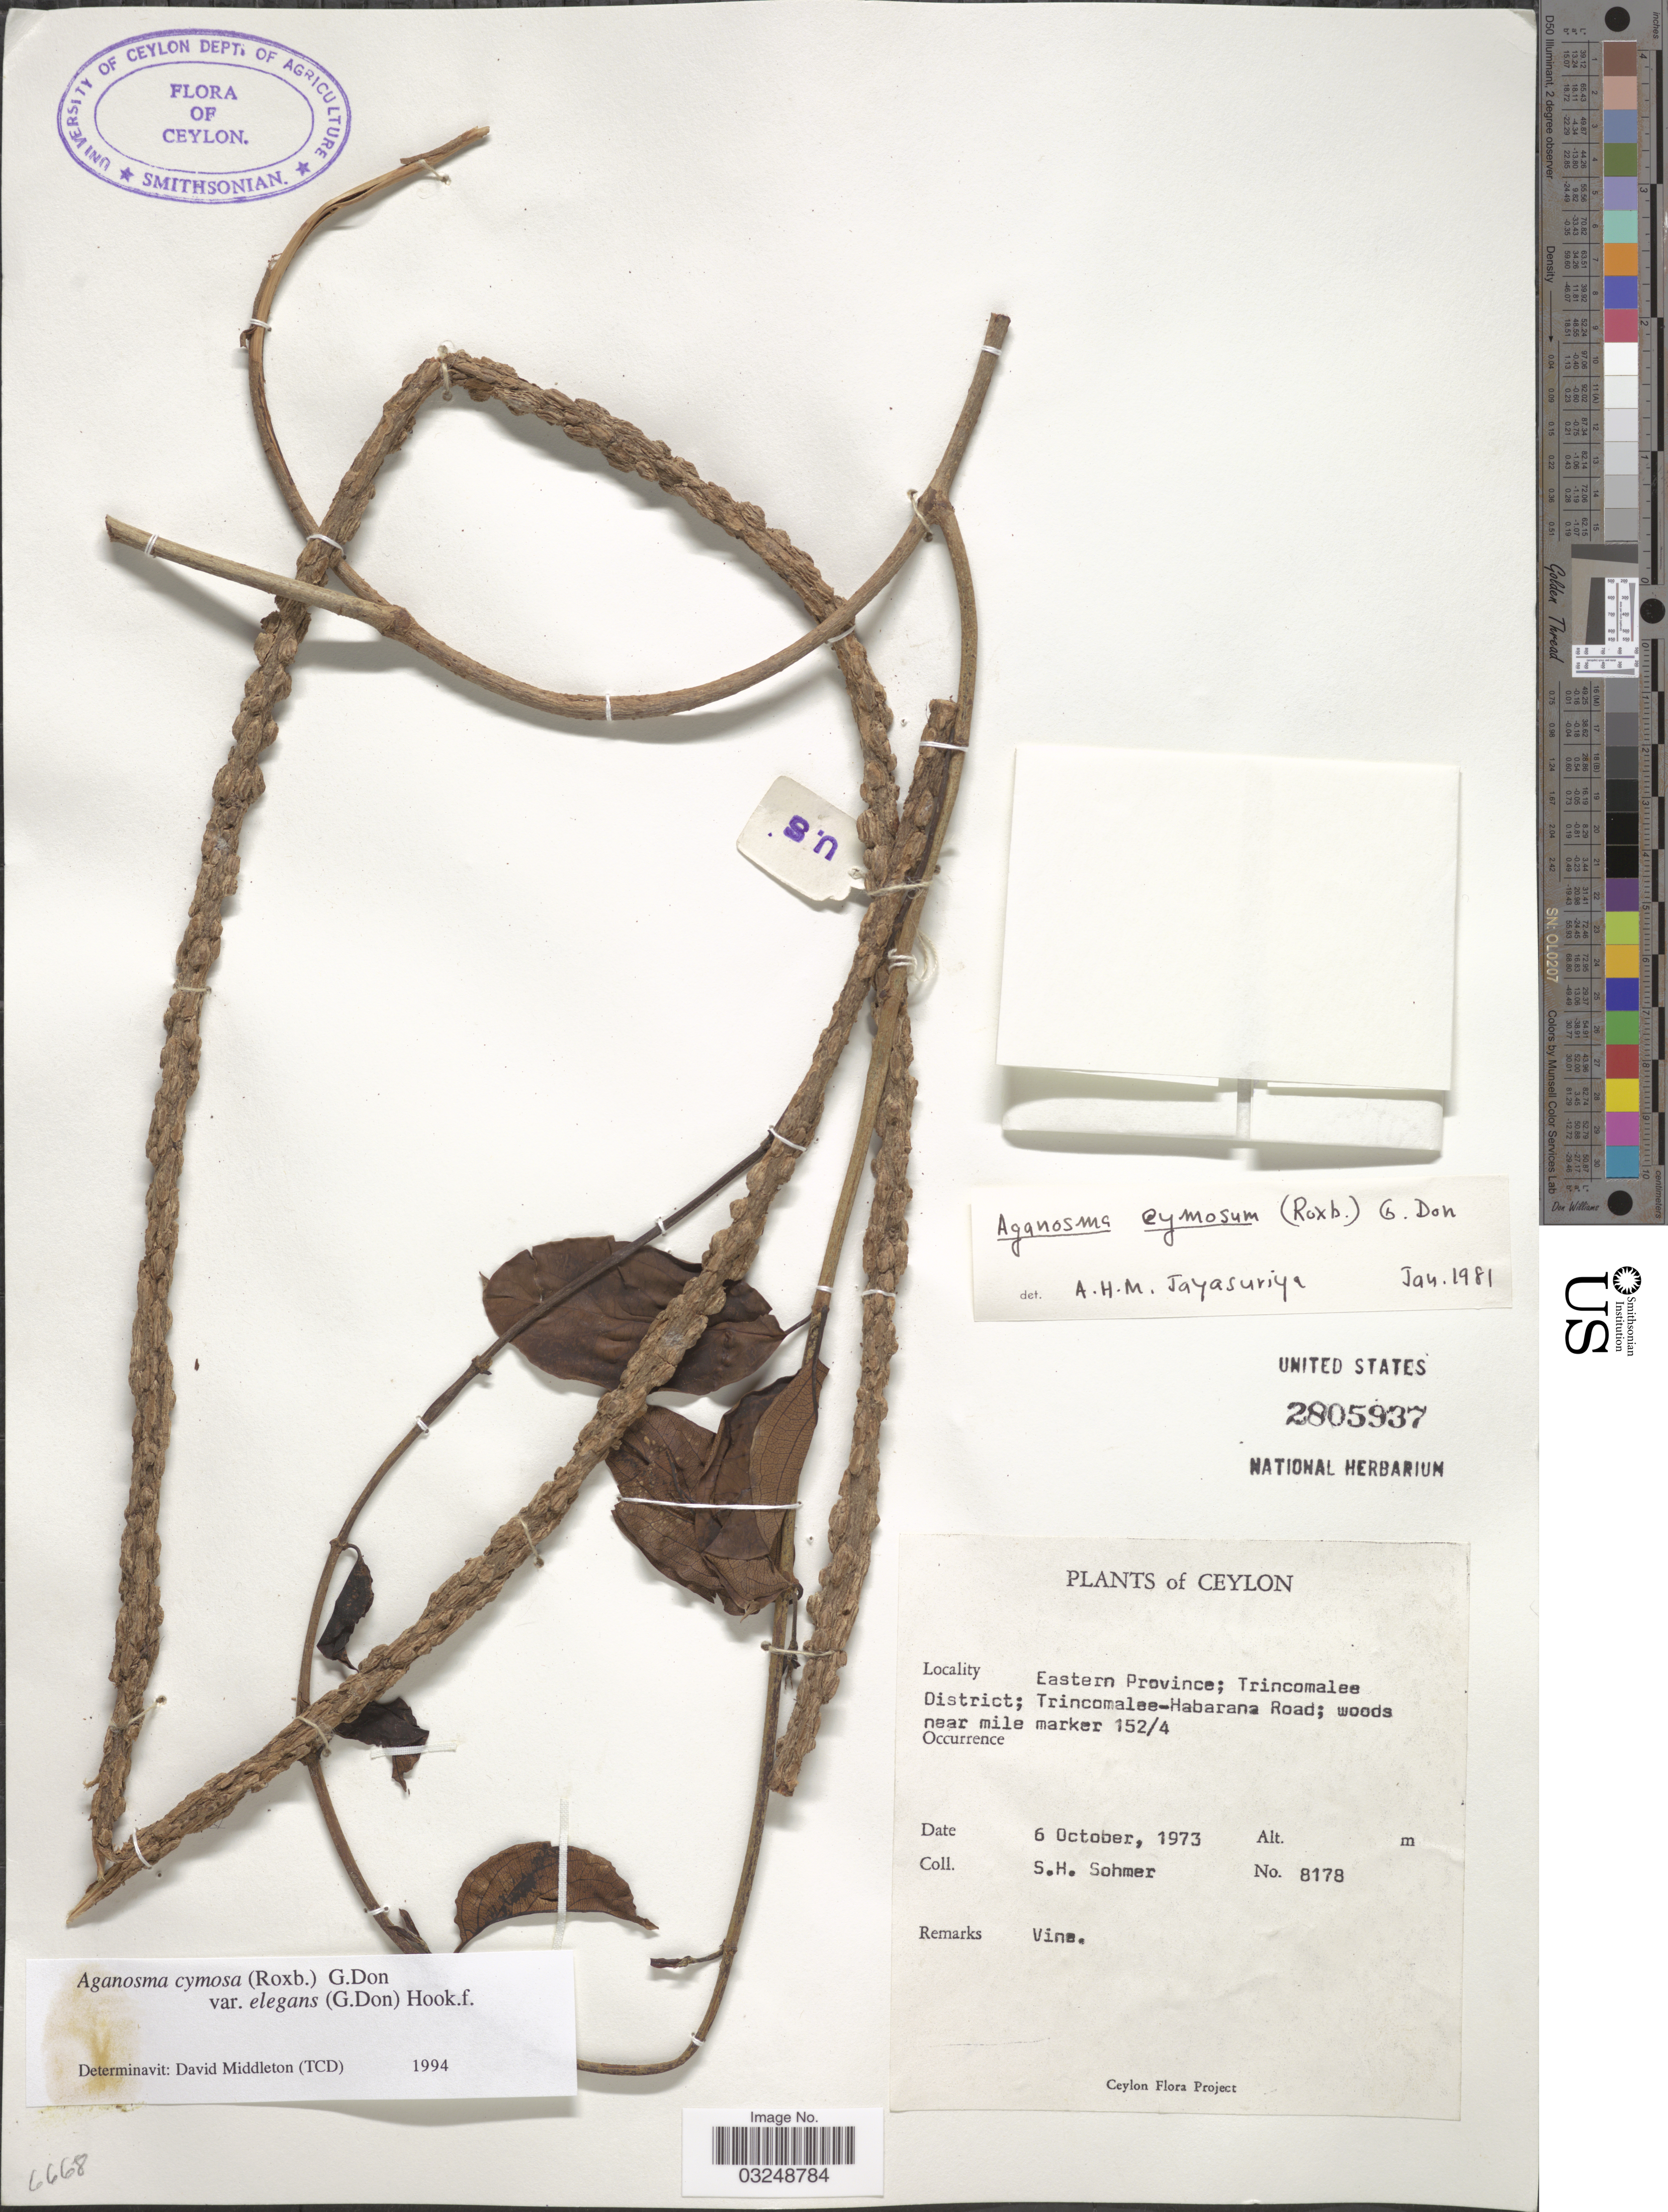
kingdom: Plantae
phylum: Tracheophyta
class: Magnoliopsida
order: Gentianales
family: Apocynaceae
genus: Aganosma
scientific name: Aganosma cymosa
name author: (Roxb.) G. Don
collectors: S. H. Sohmer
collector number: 8178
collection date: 1973-10-06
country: Sri Lanka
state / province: Eastern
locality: Ceylon, Eastern Province; Trincomalee District; Trincomalee-Habarana Road; woods near mile marker 152/4.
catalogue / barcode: US 2805937